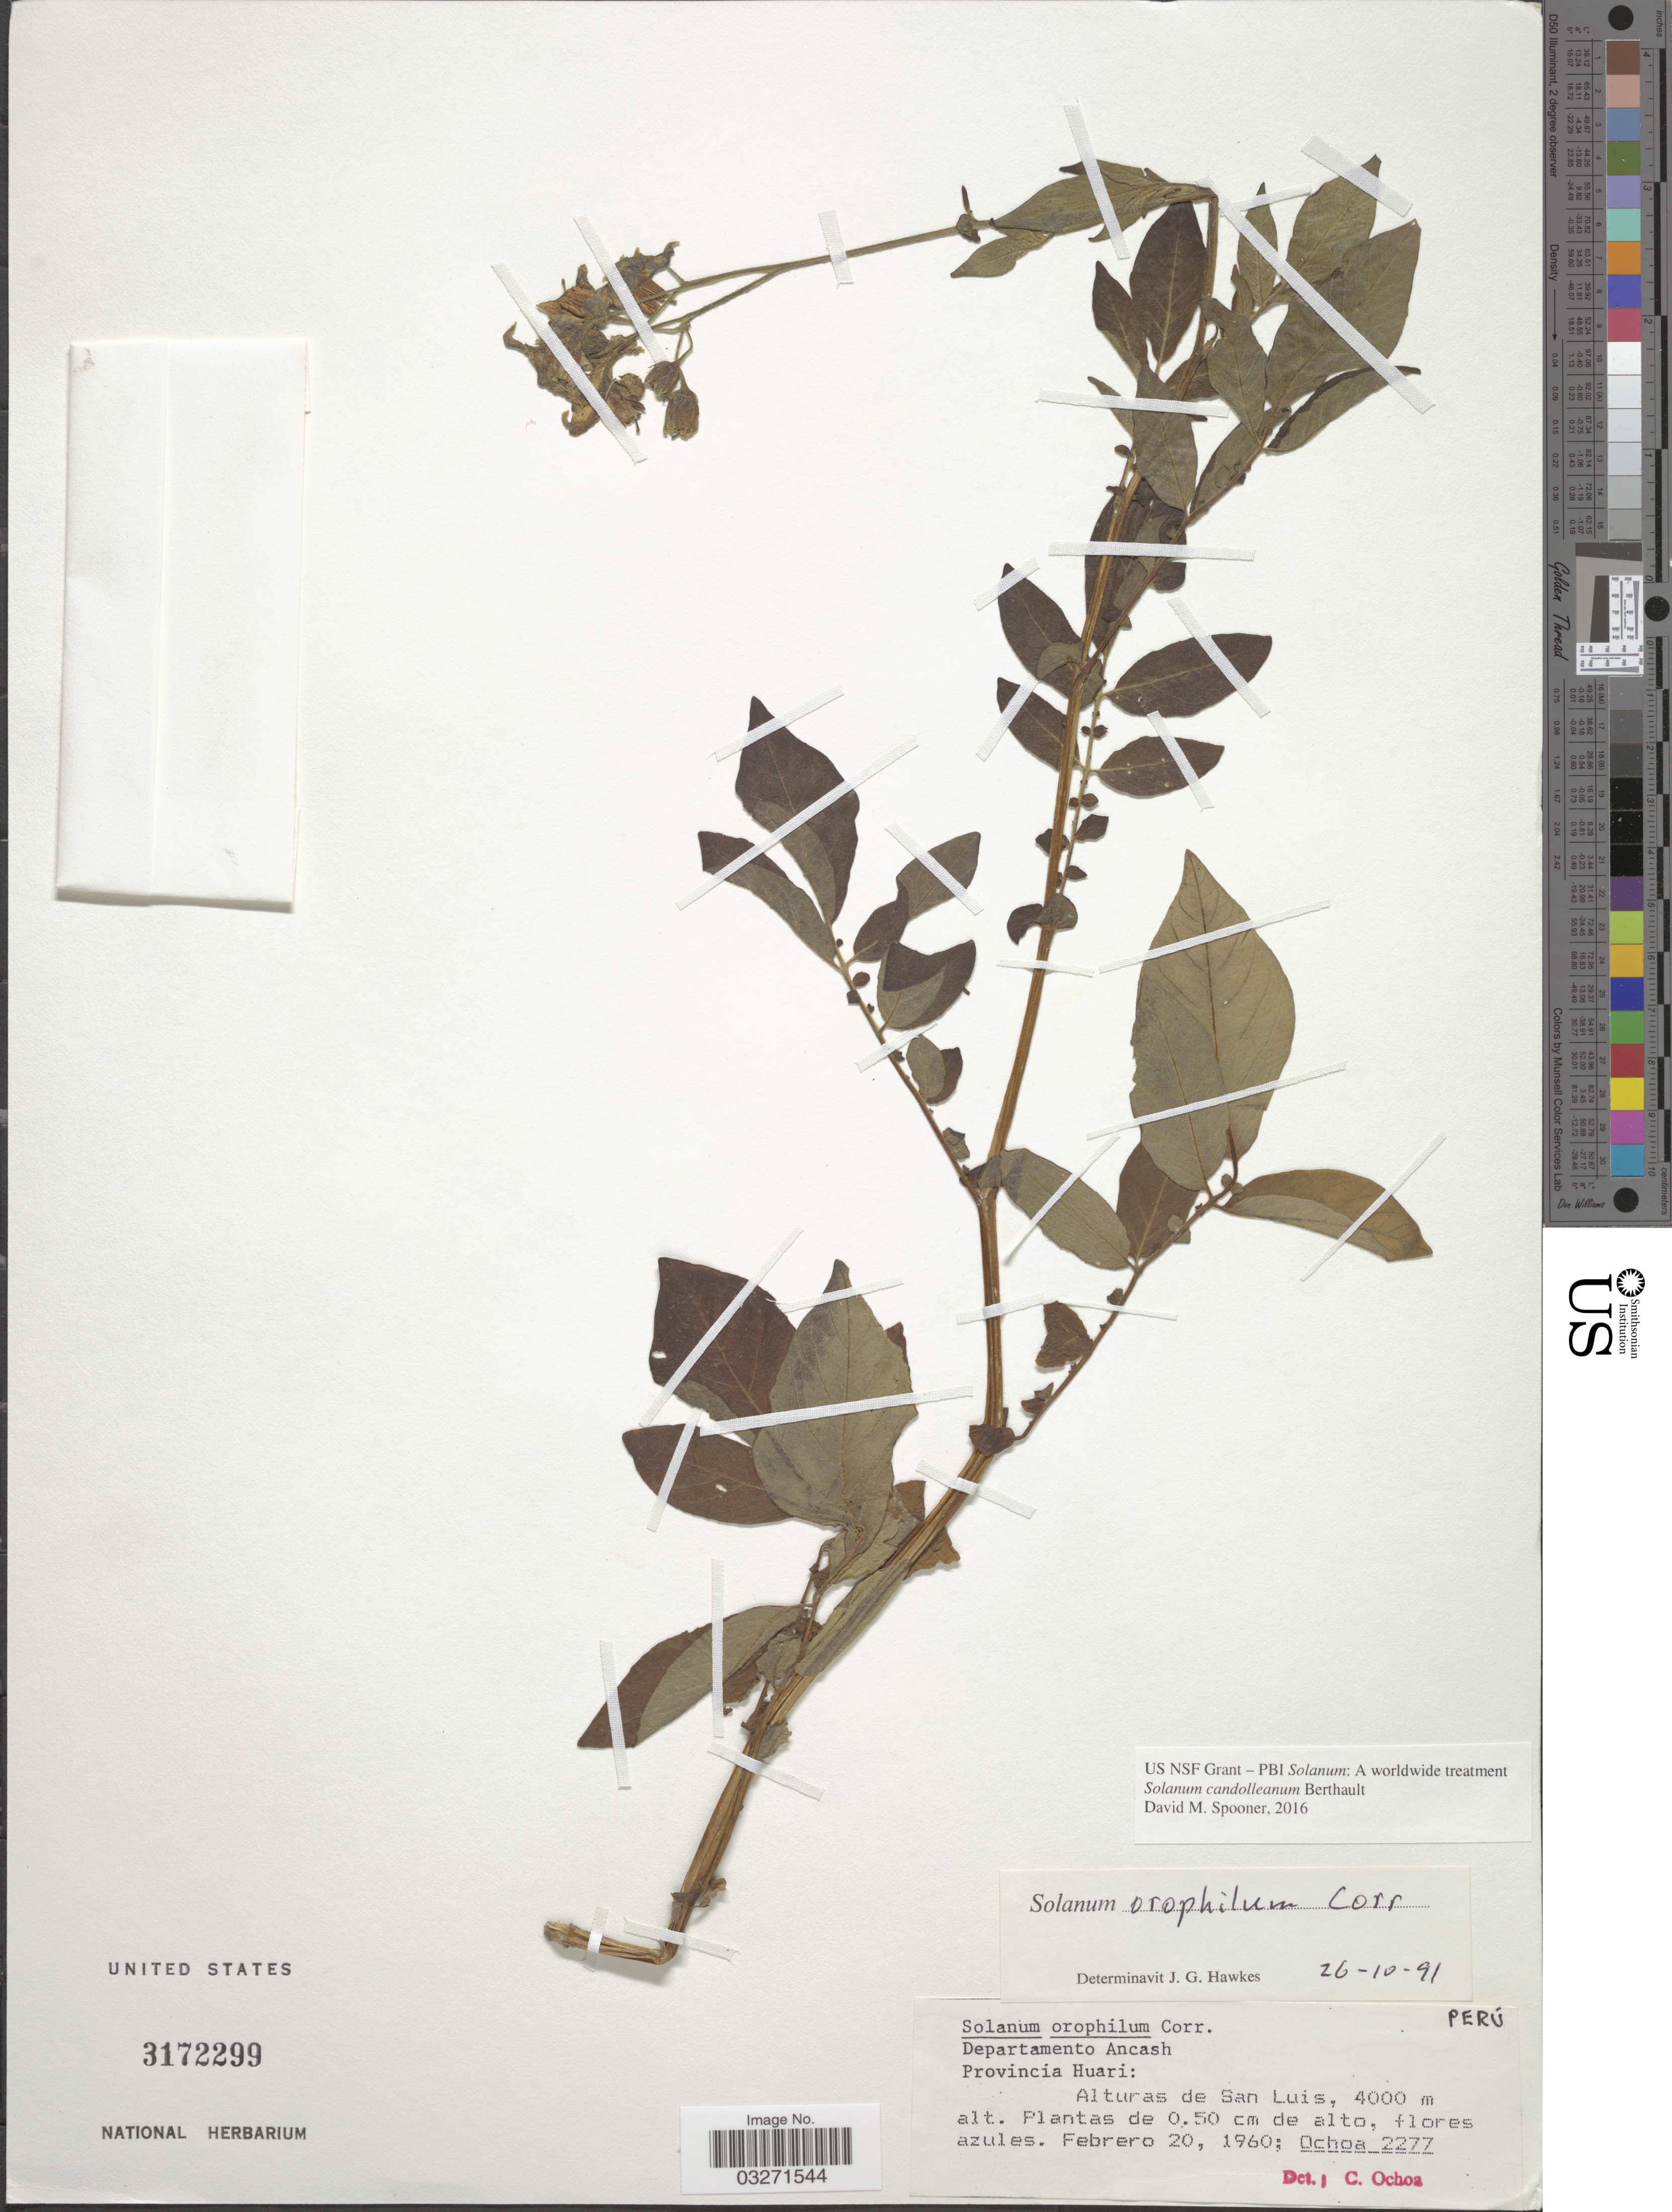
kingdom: Plantae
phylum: Tracheophyta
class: Magnoliopsida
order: Solanales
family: Solanaceae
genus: Solanum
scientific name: Solanum candolleanum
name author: Berthault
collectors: -. Ochoa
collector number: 2277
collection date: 1960-02-20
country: Peru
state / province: Ancash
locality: Departamento Ancash. Provincia Huari: Alturas de San Luis.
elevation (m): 4000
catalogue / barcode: US 3172299